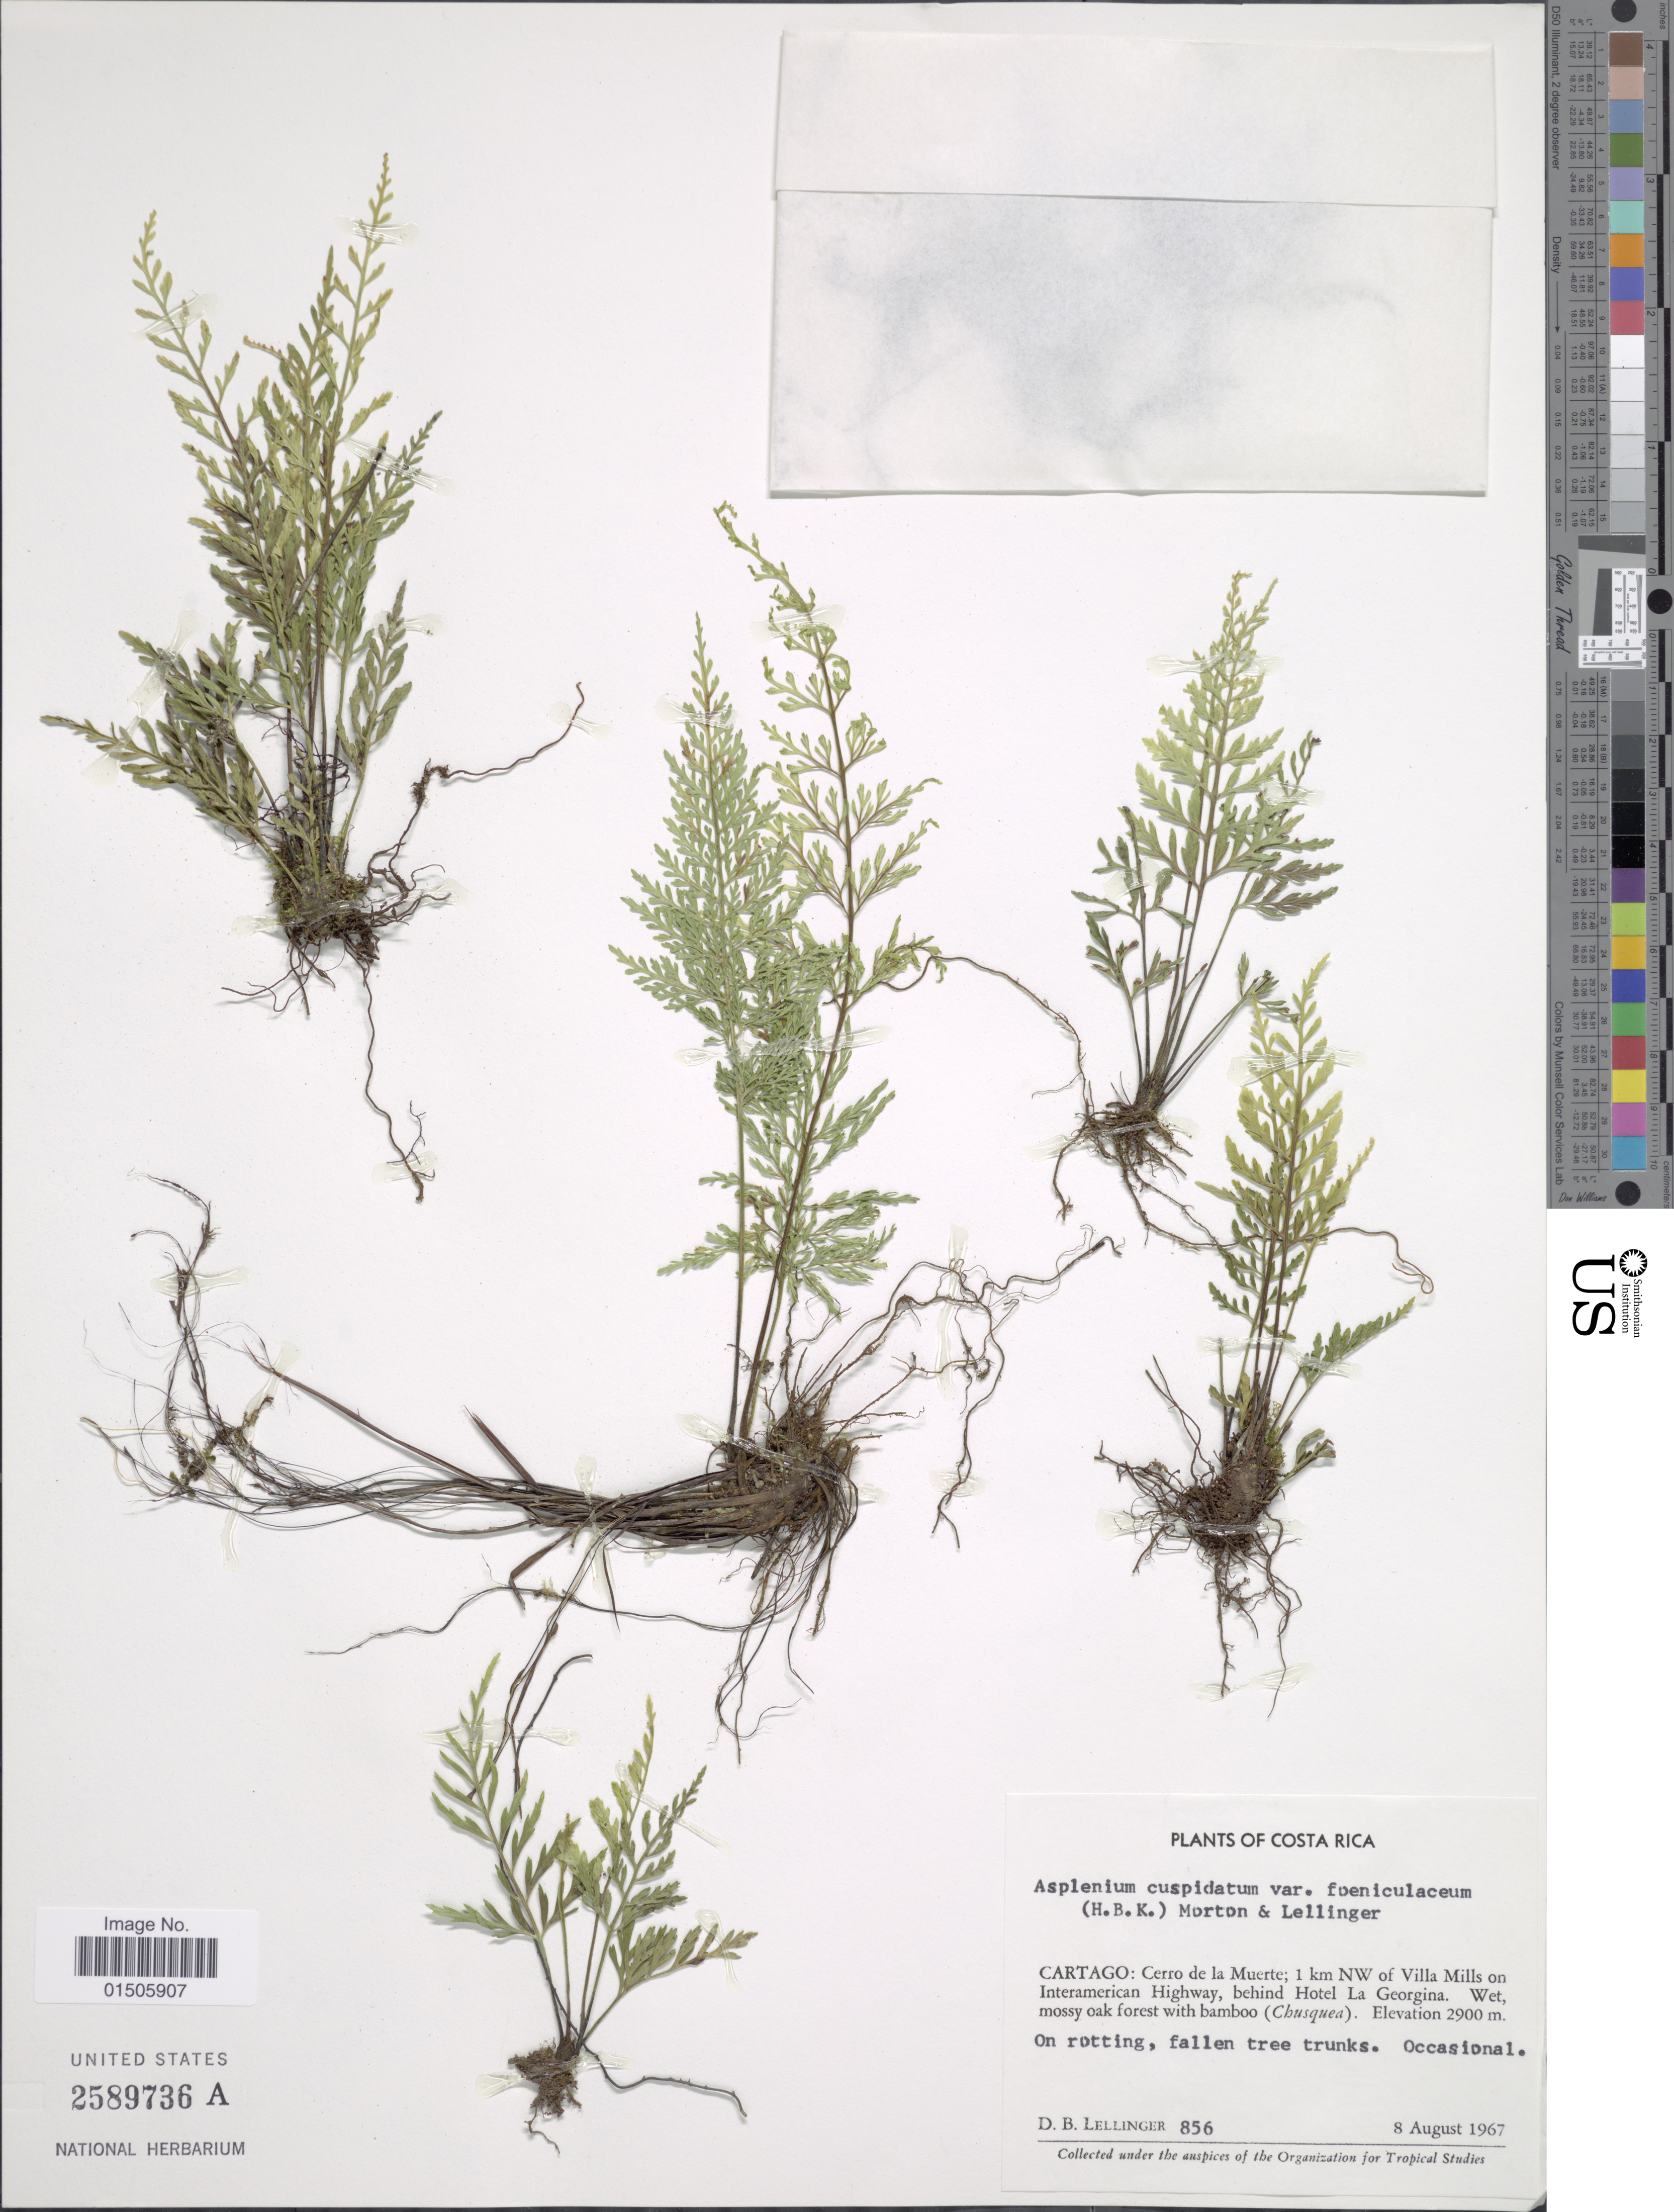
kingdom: Plantae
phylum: Tracheophyta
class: Polypodiopsida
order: Polypodiales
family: Aspleniaceae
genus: Asplenium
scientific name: Asplenium cuspidatum var. foeniculaceum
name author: (Kunth) C.V. Morton & Lellinger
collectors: D. B. Lellinger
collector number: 856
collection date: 1967-08-08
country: Costa Rica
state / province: Cartago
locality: Cerro de la Muerte; 1 km NW of Villa Mills on Interamerican Highway, behind Hotel La Georgina. Wet mossy oak forest with bamboo (Chusquea)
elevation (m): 2900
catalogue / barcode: US 2589736A